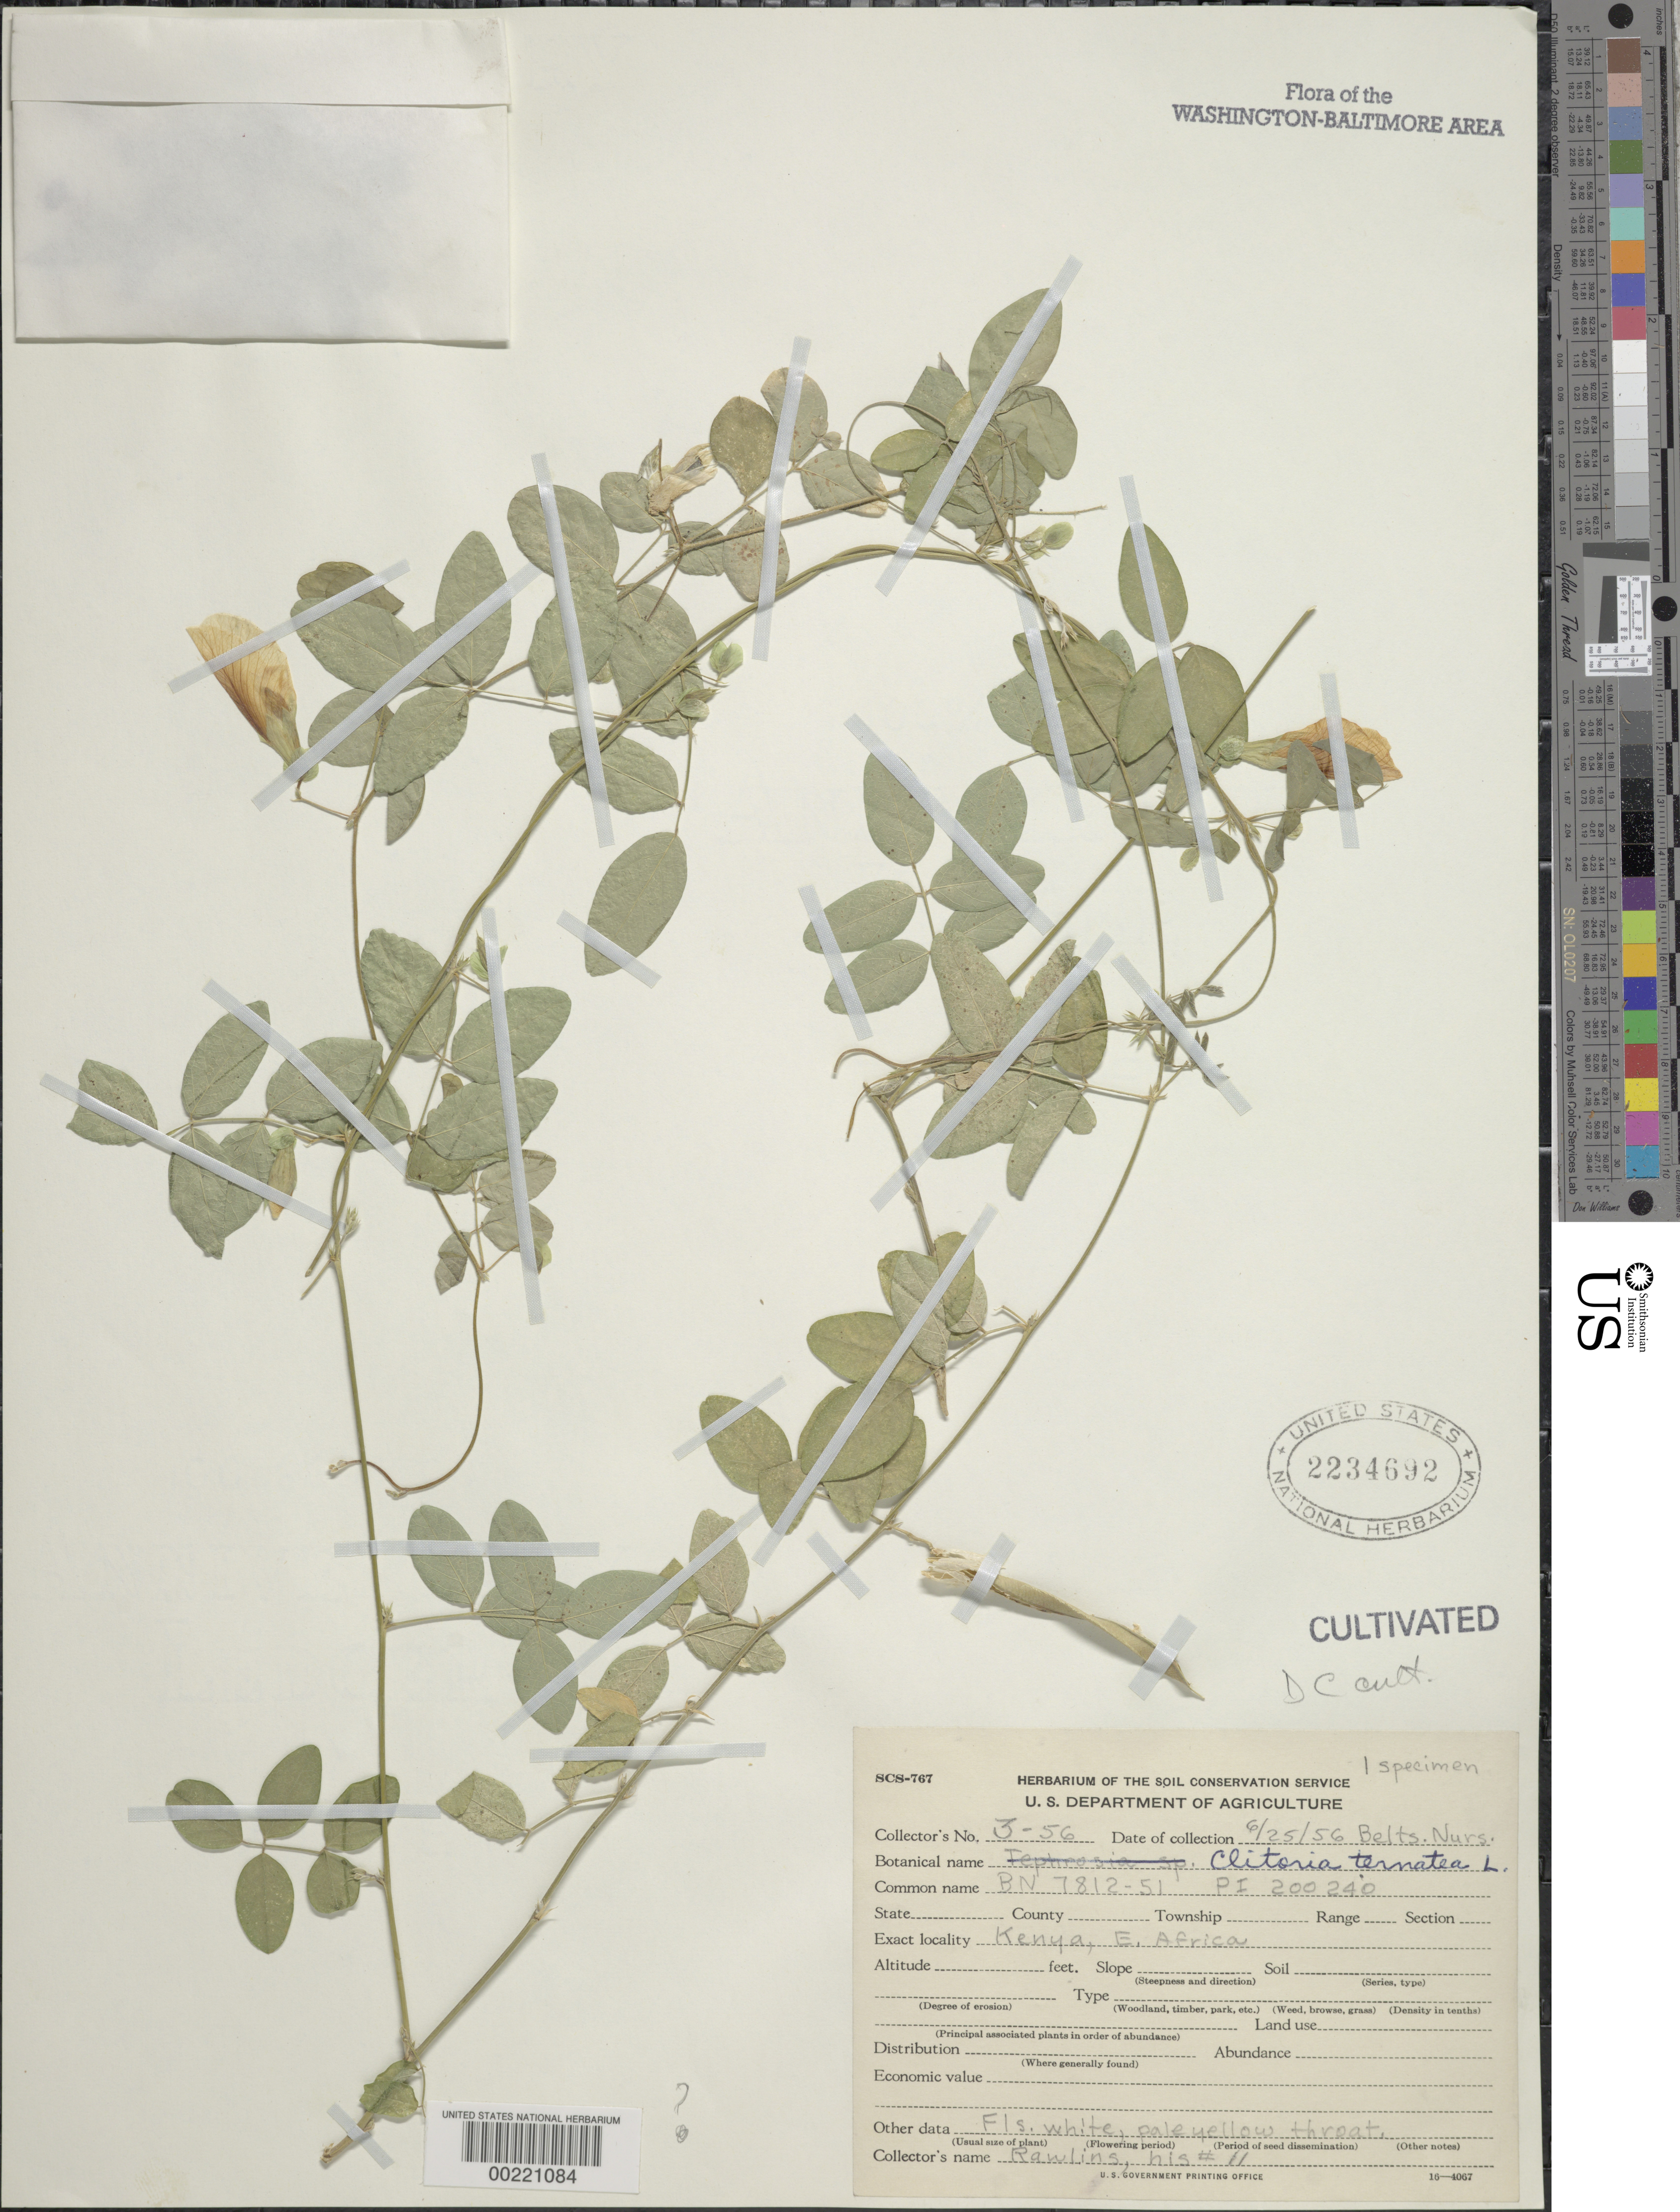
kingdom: Plantae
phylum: Tracheophyta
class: Magnoliopsida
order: Fabales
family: Fabaceae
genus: Clitoria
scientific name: Clitoria ternatea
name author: L.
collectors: -. Rawlins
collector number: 3-56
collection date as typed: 25 Jun 1956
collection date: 1956-06-25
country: United States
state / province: Maryland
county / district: Prince George's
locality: Beltsville nursery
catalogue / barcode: US 2234692